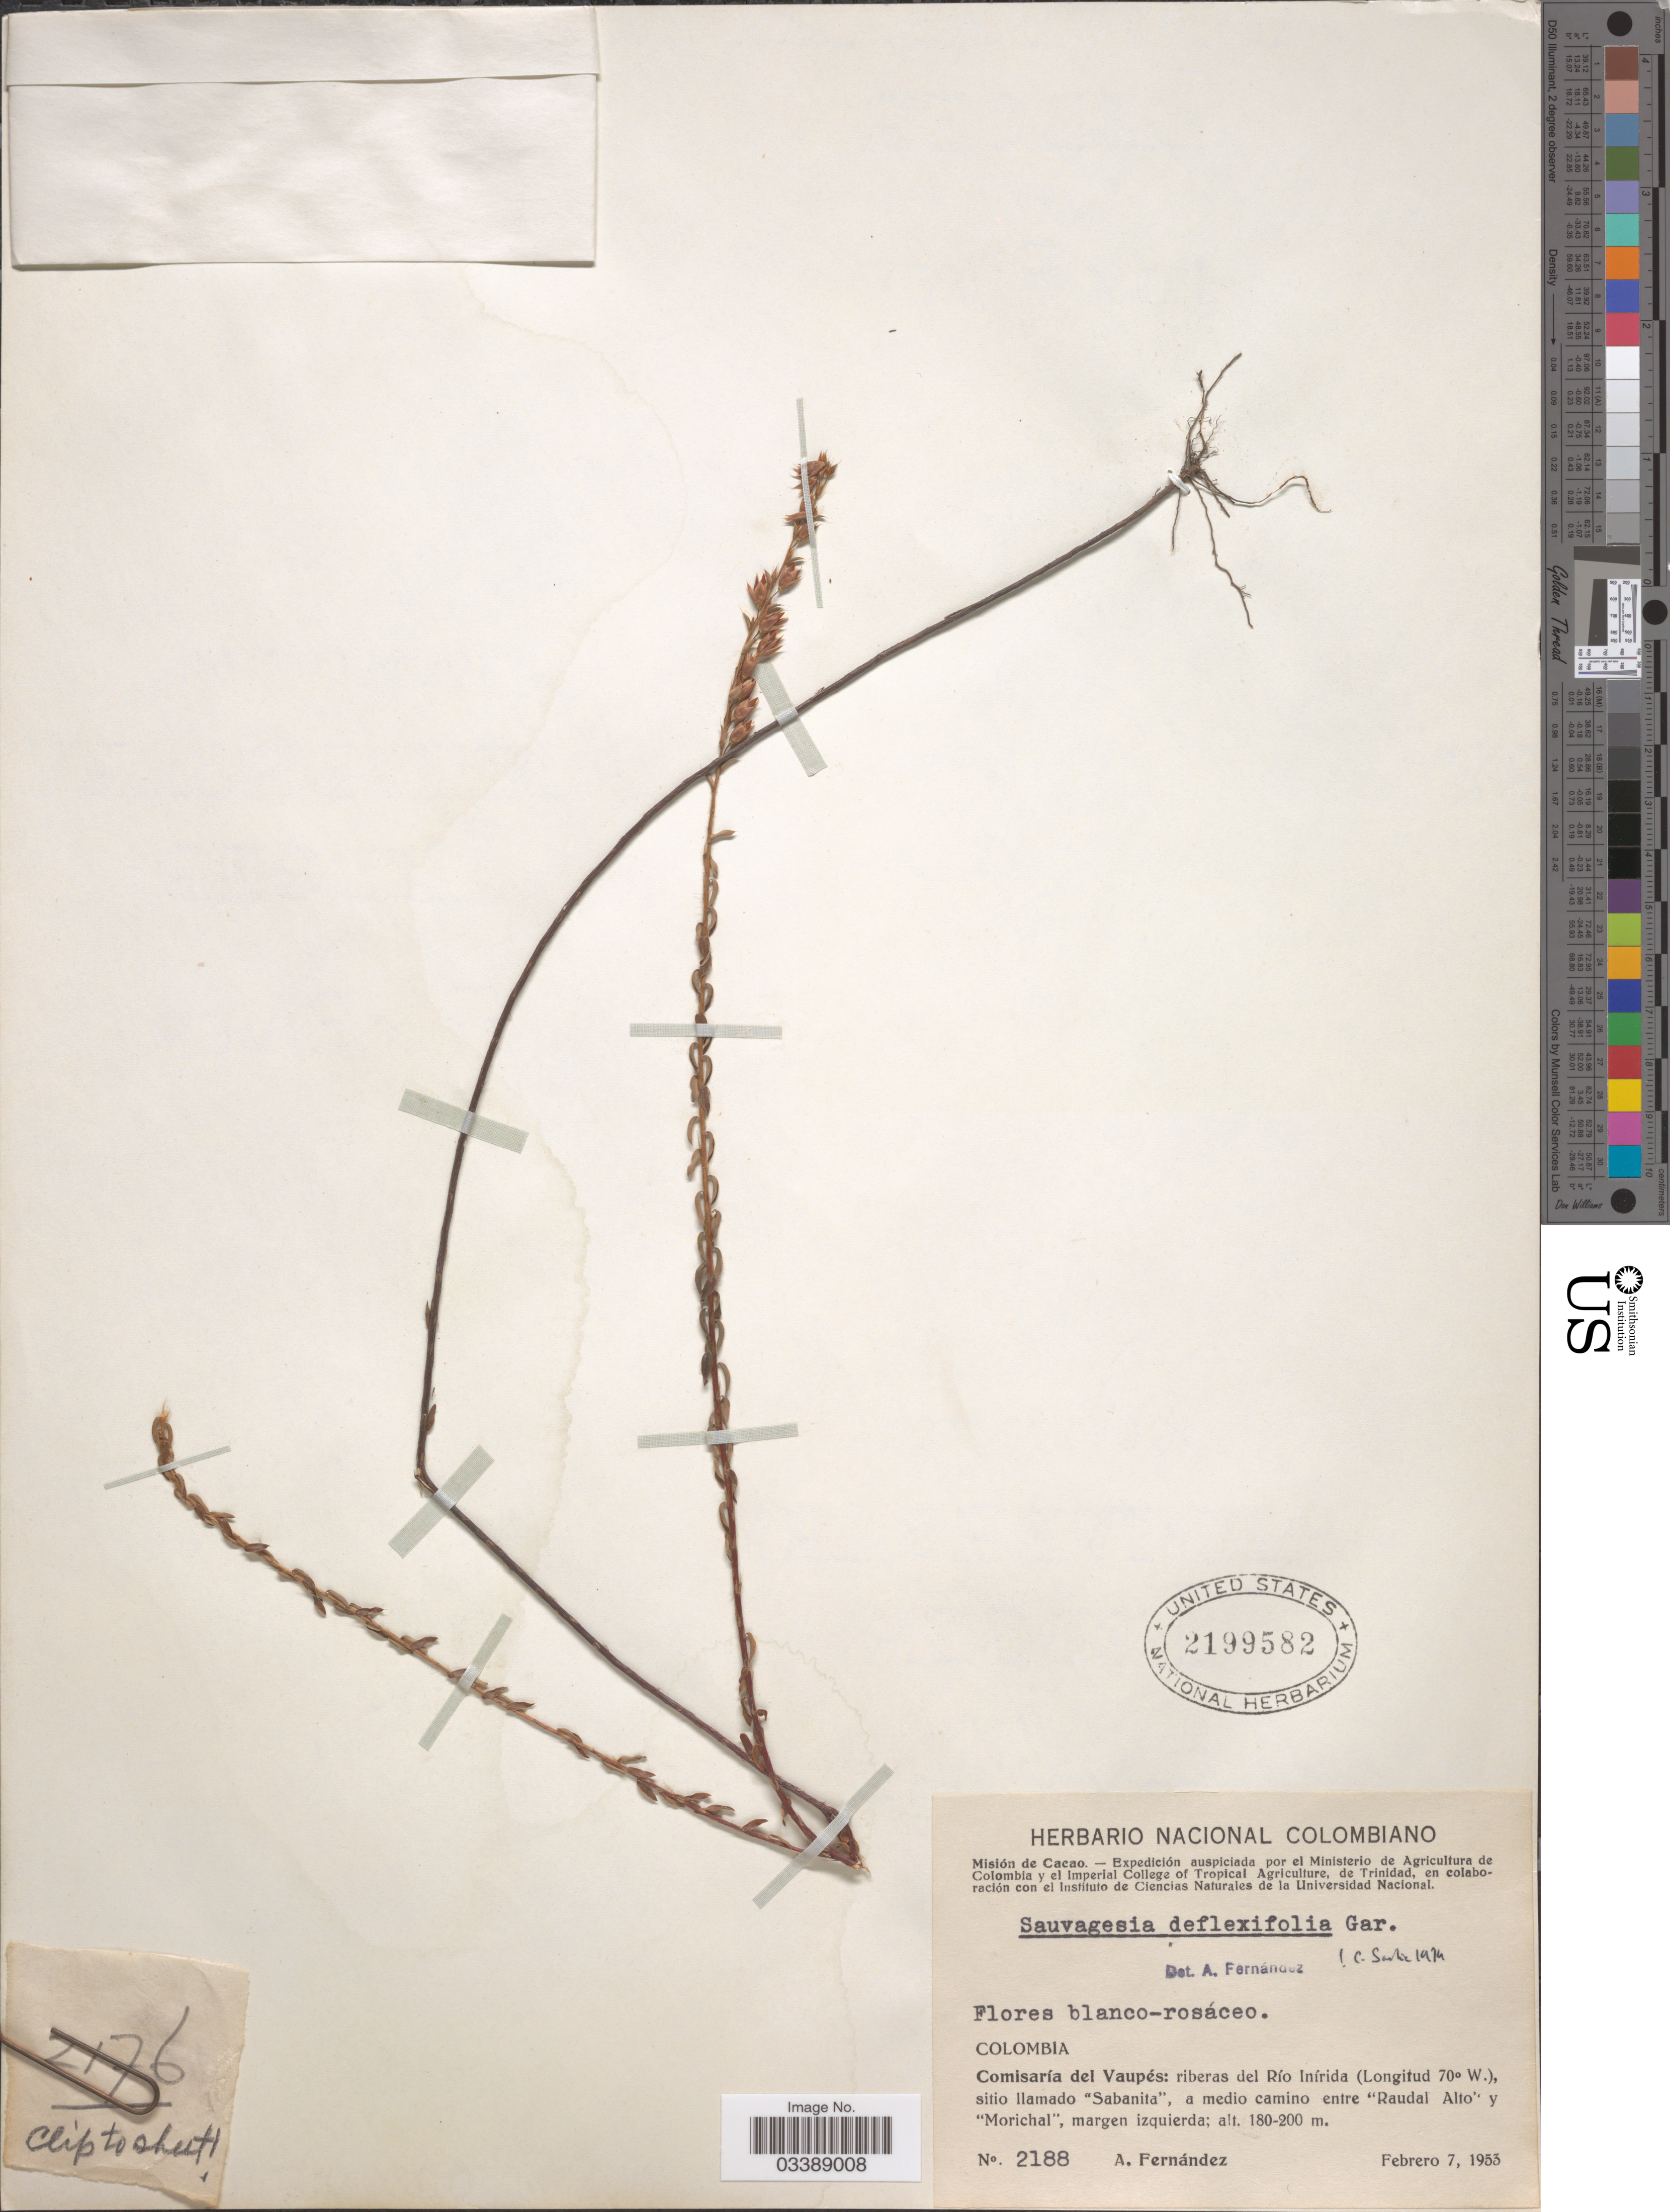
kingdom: Plantae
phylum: Tracheophyta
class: Magnoliopsida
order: Malpighiales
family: Ochnaceae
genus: Sauvagesia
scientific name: Sauvagesia deflexifolia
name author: Gardner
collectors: A. Fernández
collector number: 2188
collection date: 1953-02-07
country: Colombia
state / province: Vaupés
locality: Comisaría del Vaupés: riberas del Río Inírida, sitio llamado "Sabanita", a medio camino entrea "Raudal Alto" y "Morichal", margen izquierda.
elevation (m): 180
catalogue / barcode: US 2199582